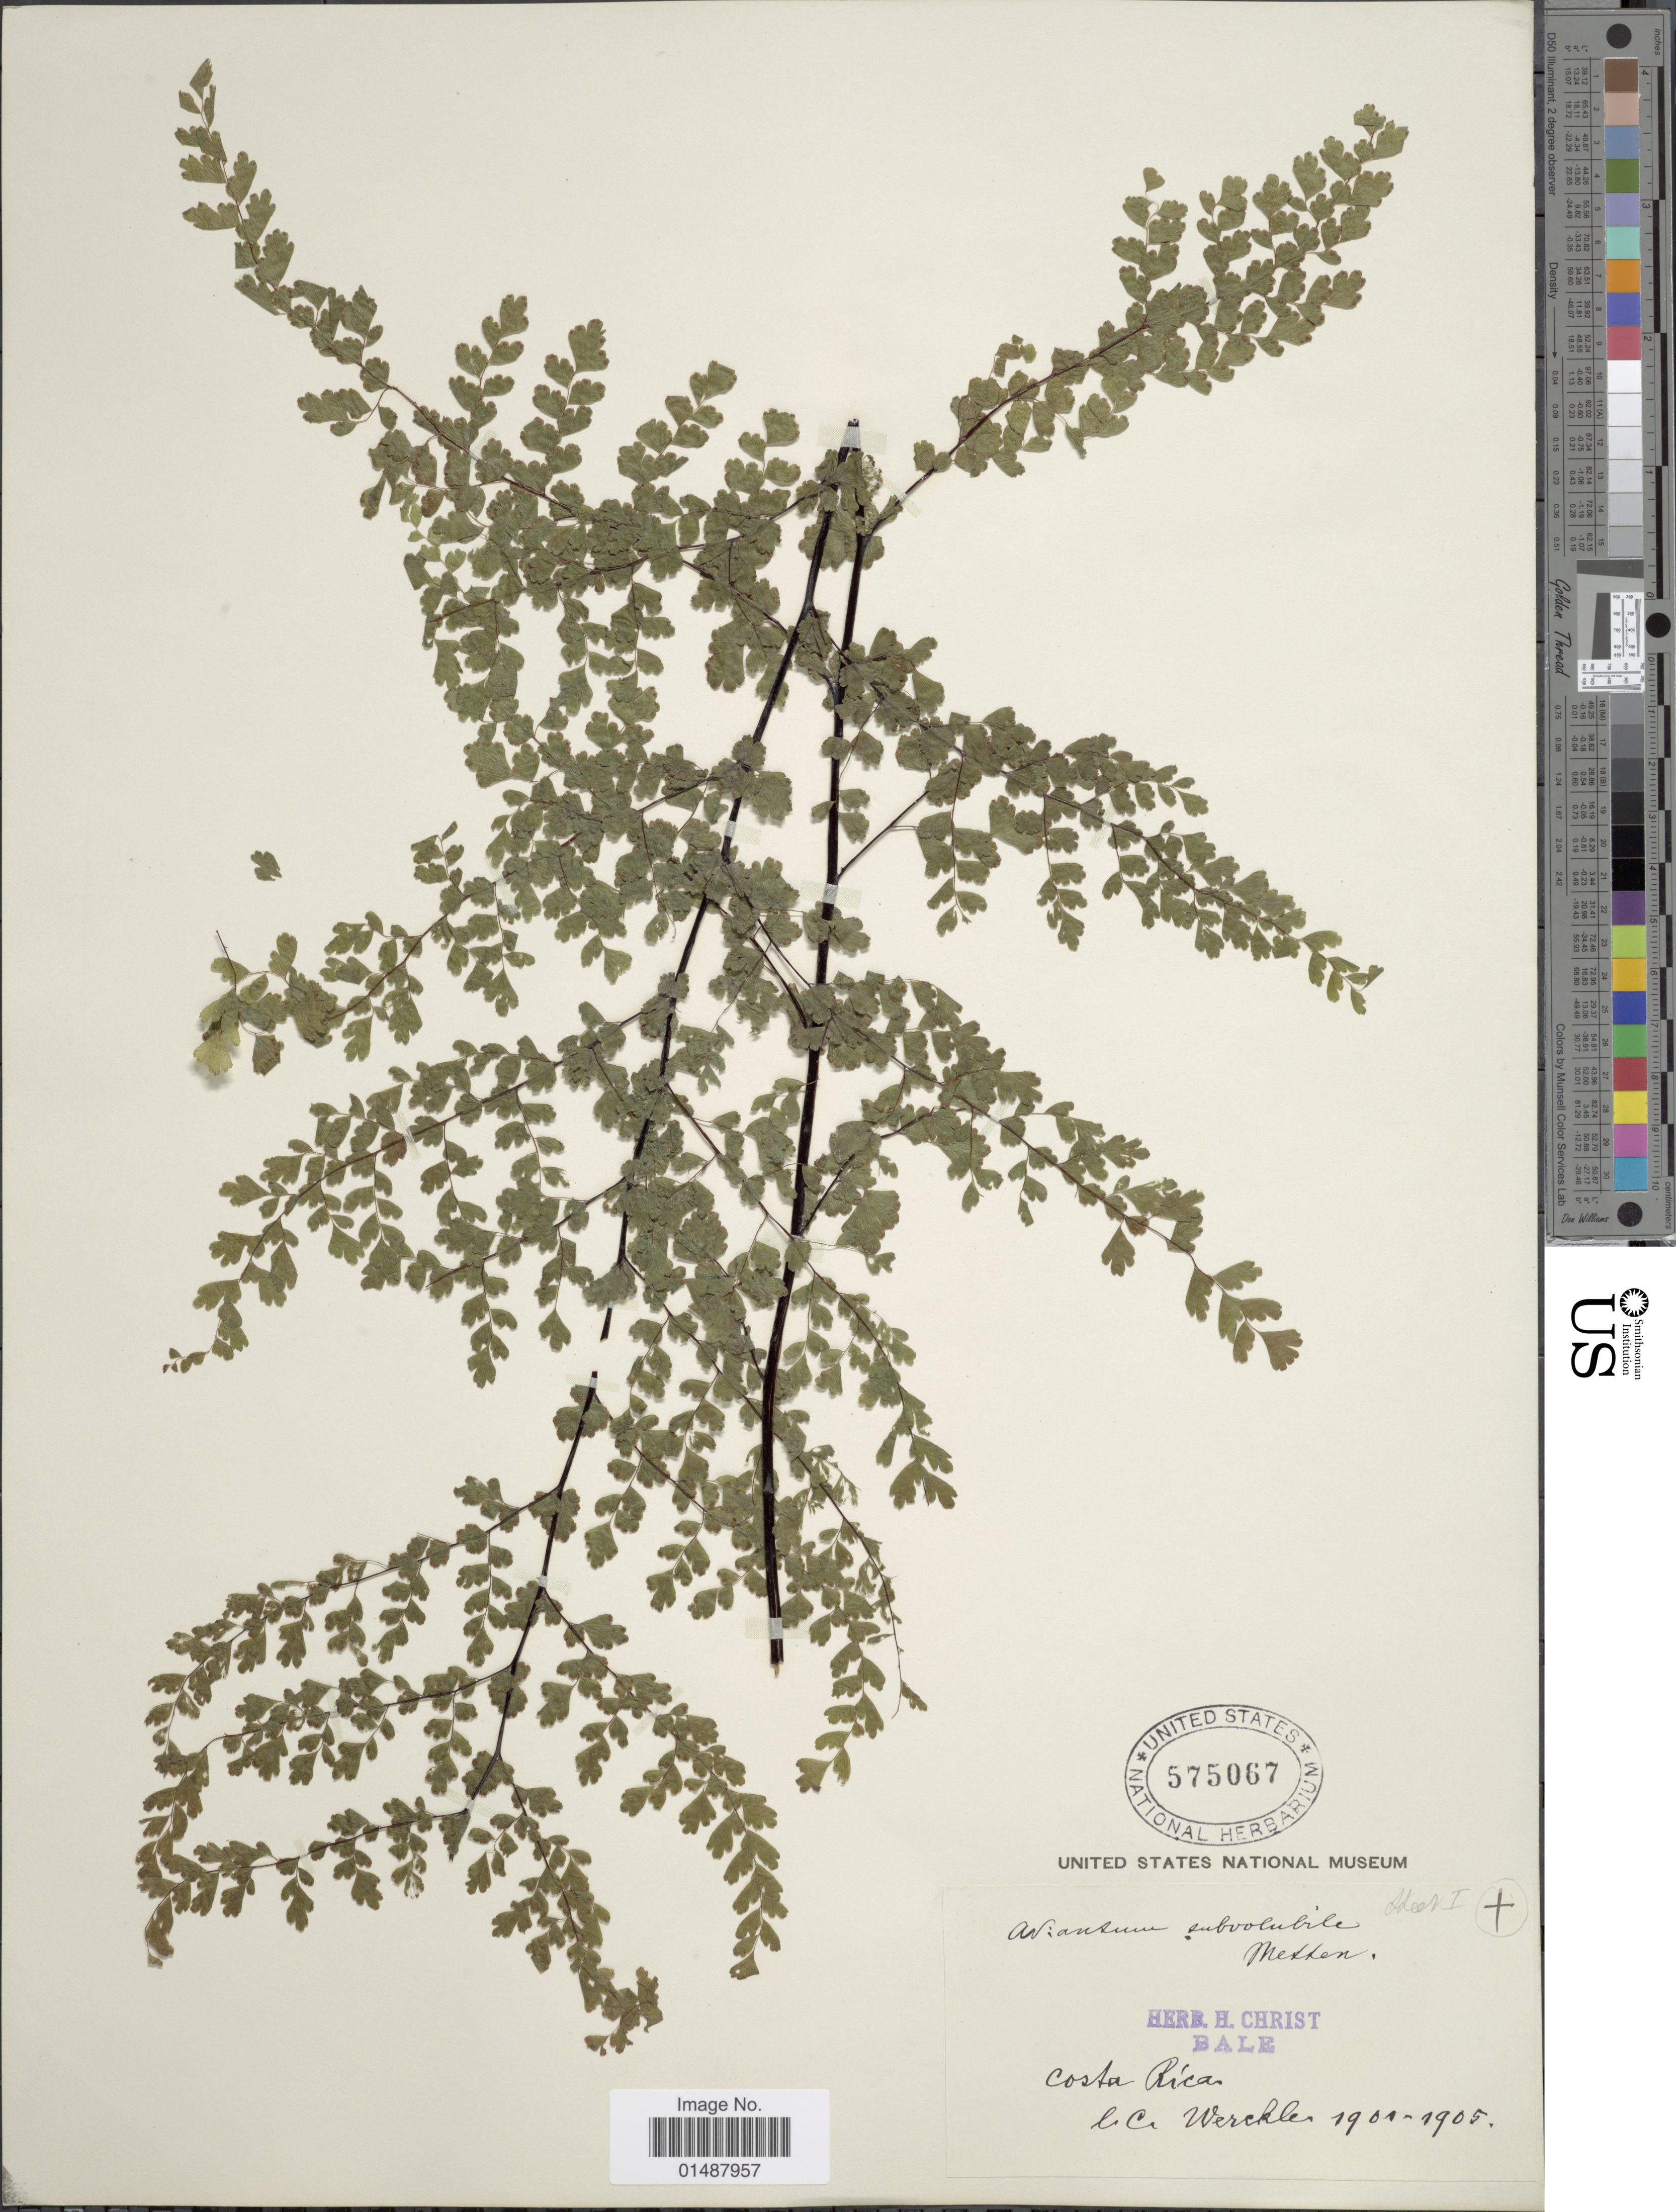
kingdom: Plantae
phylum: Tracheophyta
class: Polypodiopsida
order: Polypodiales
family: Pteridaceae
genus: Adiantum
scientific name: Adiantum concinnum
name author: Humb. & Bonpl. ex Willd.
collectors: C. Wercklé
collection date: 1901/1905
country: Costa Rica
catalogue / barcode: US 575067